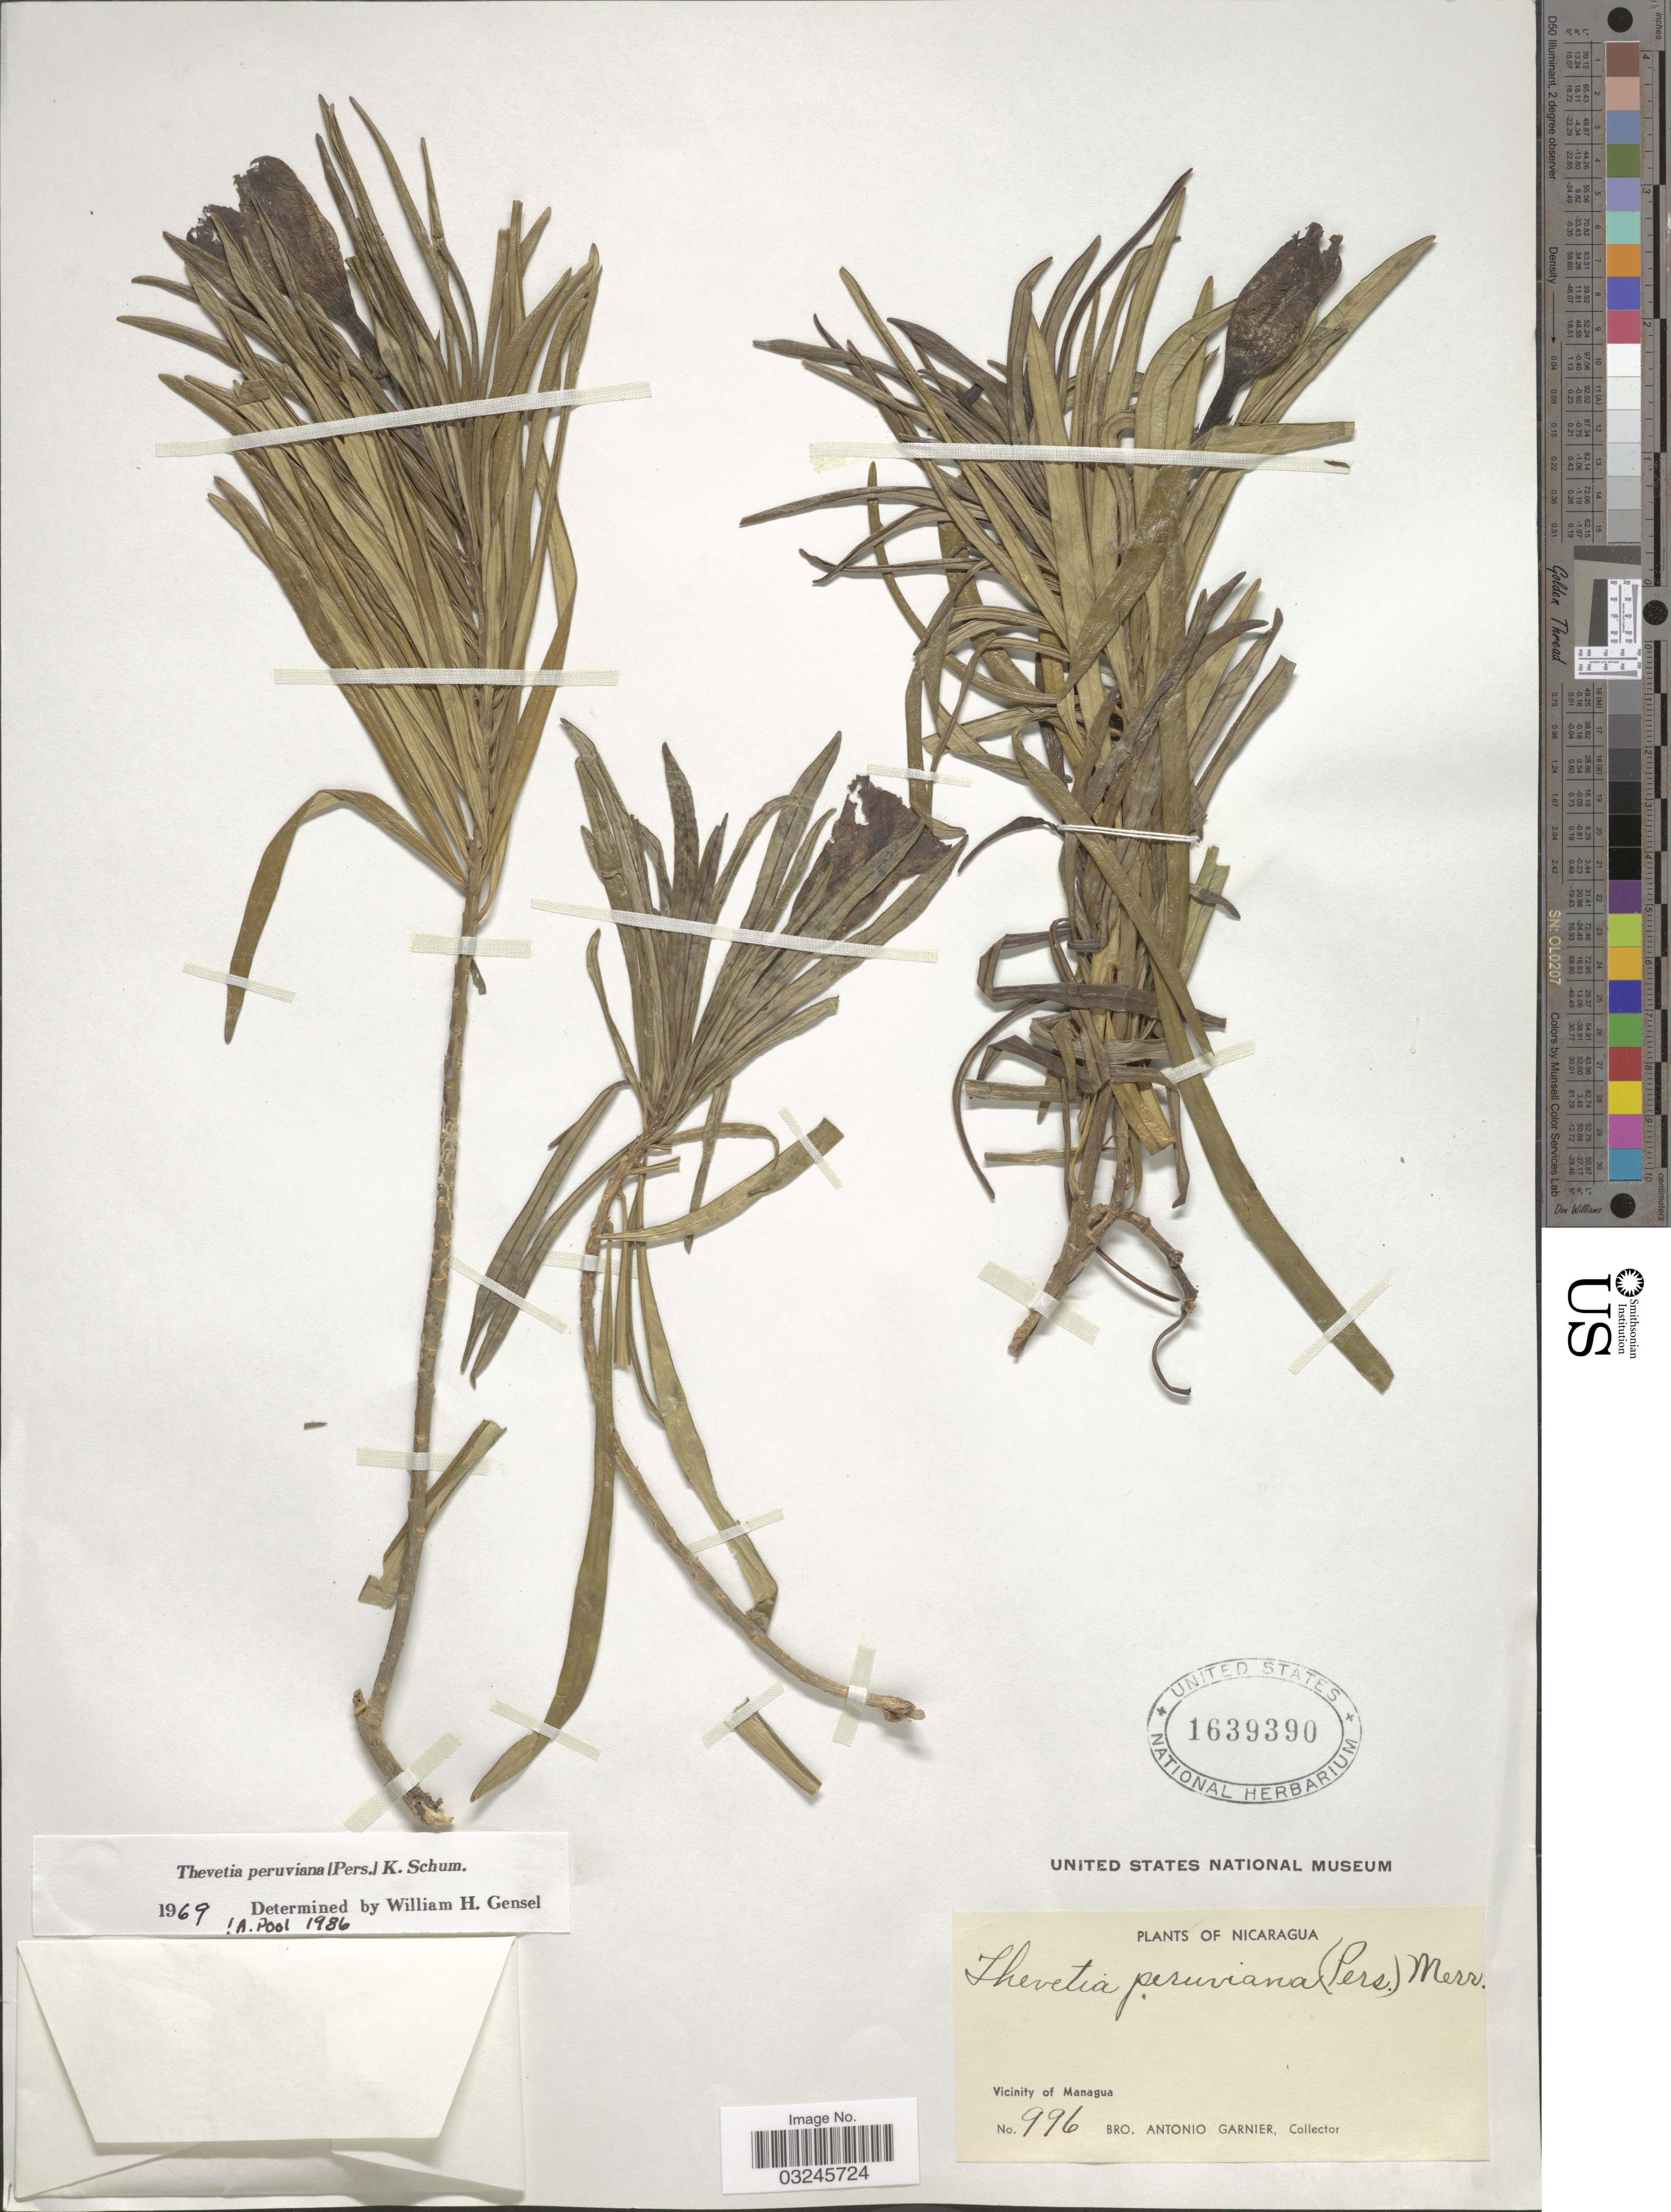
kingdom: Plantae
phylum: Tracheophyta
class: Magnoliopsida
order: Gentianales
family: Apocynaceae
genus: Thevetia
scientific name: Thevetia peruviana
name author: (Pers.) K. Schum.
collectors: Bro. A. Garnier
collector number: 996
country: Nicaragua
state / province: Managua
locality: Vicinity of Managua.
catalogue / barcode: US 1639390